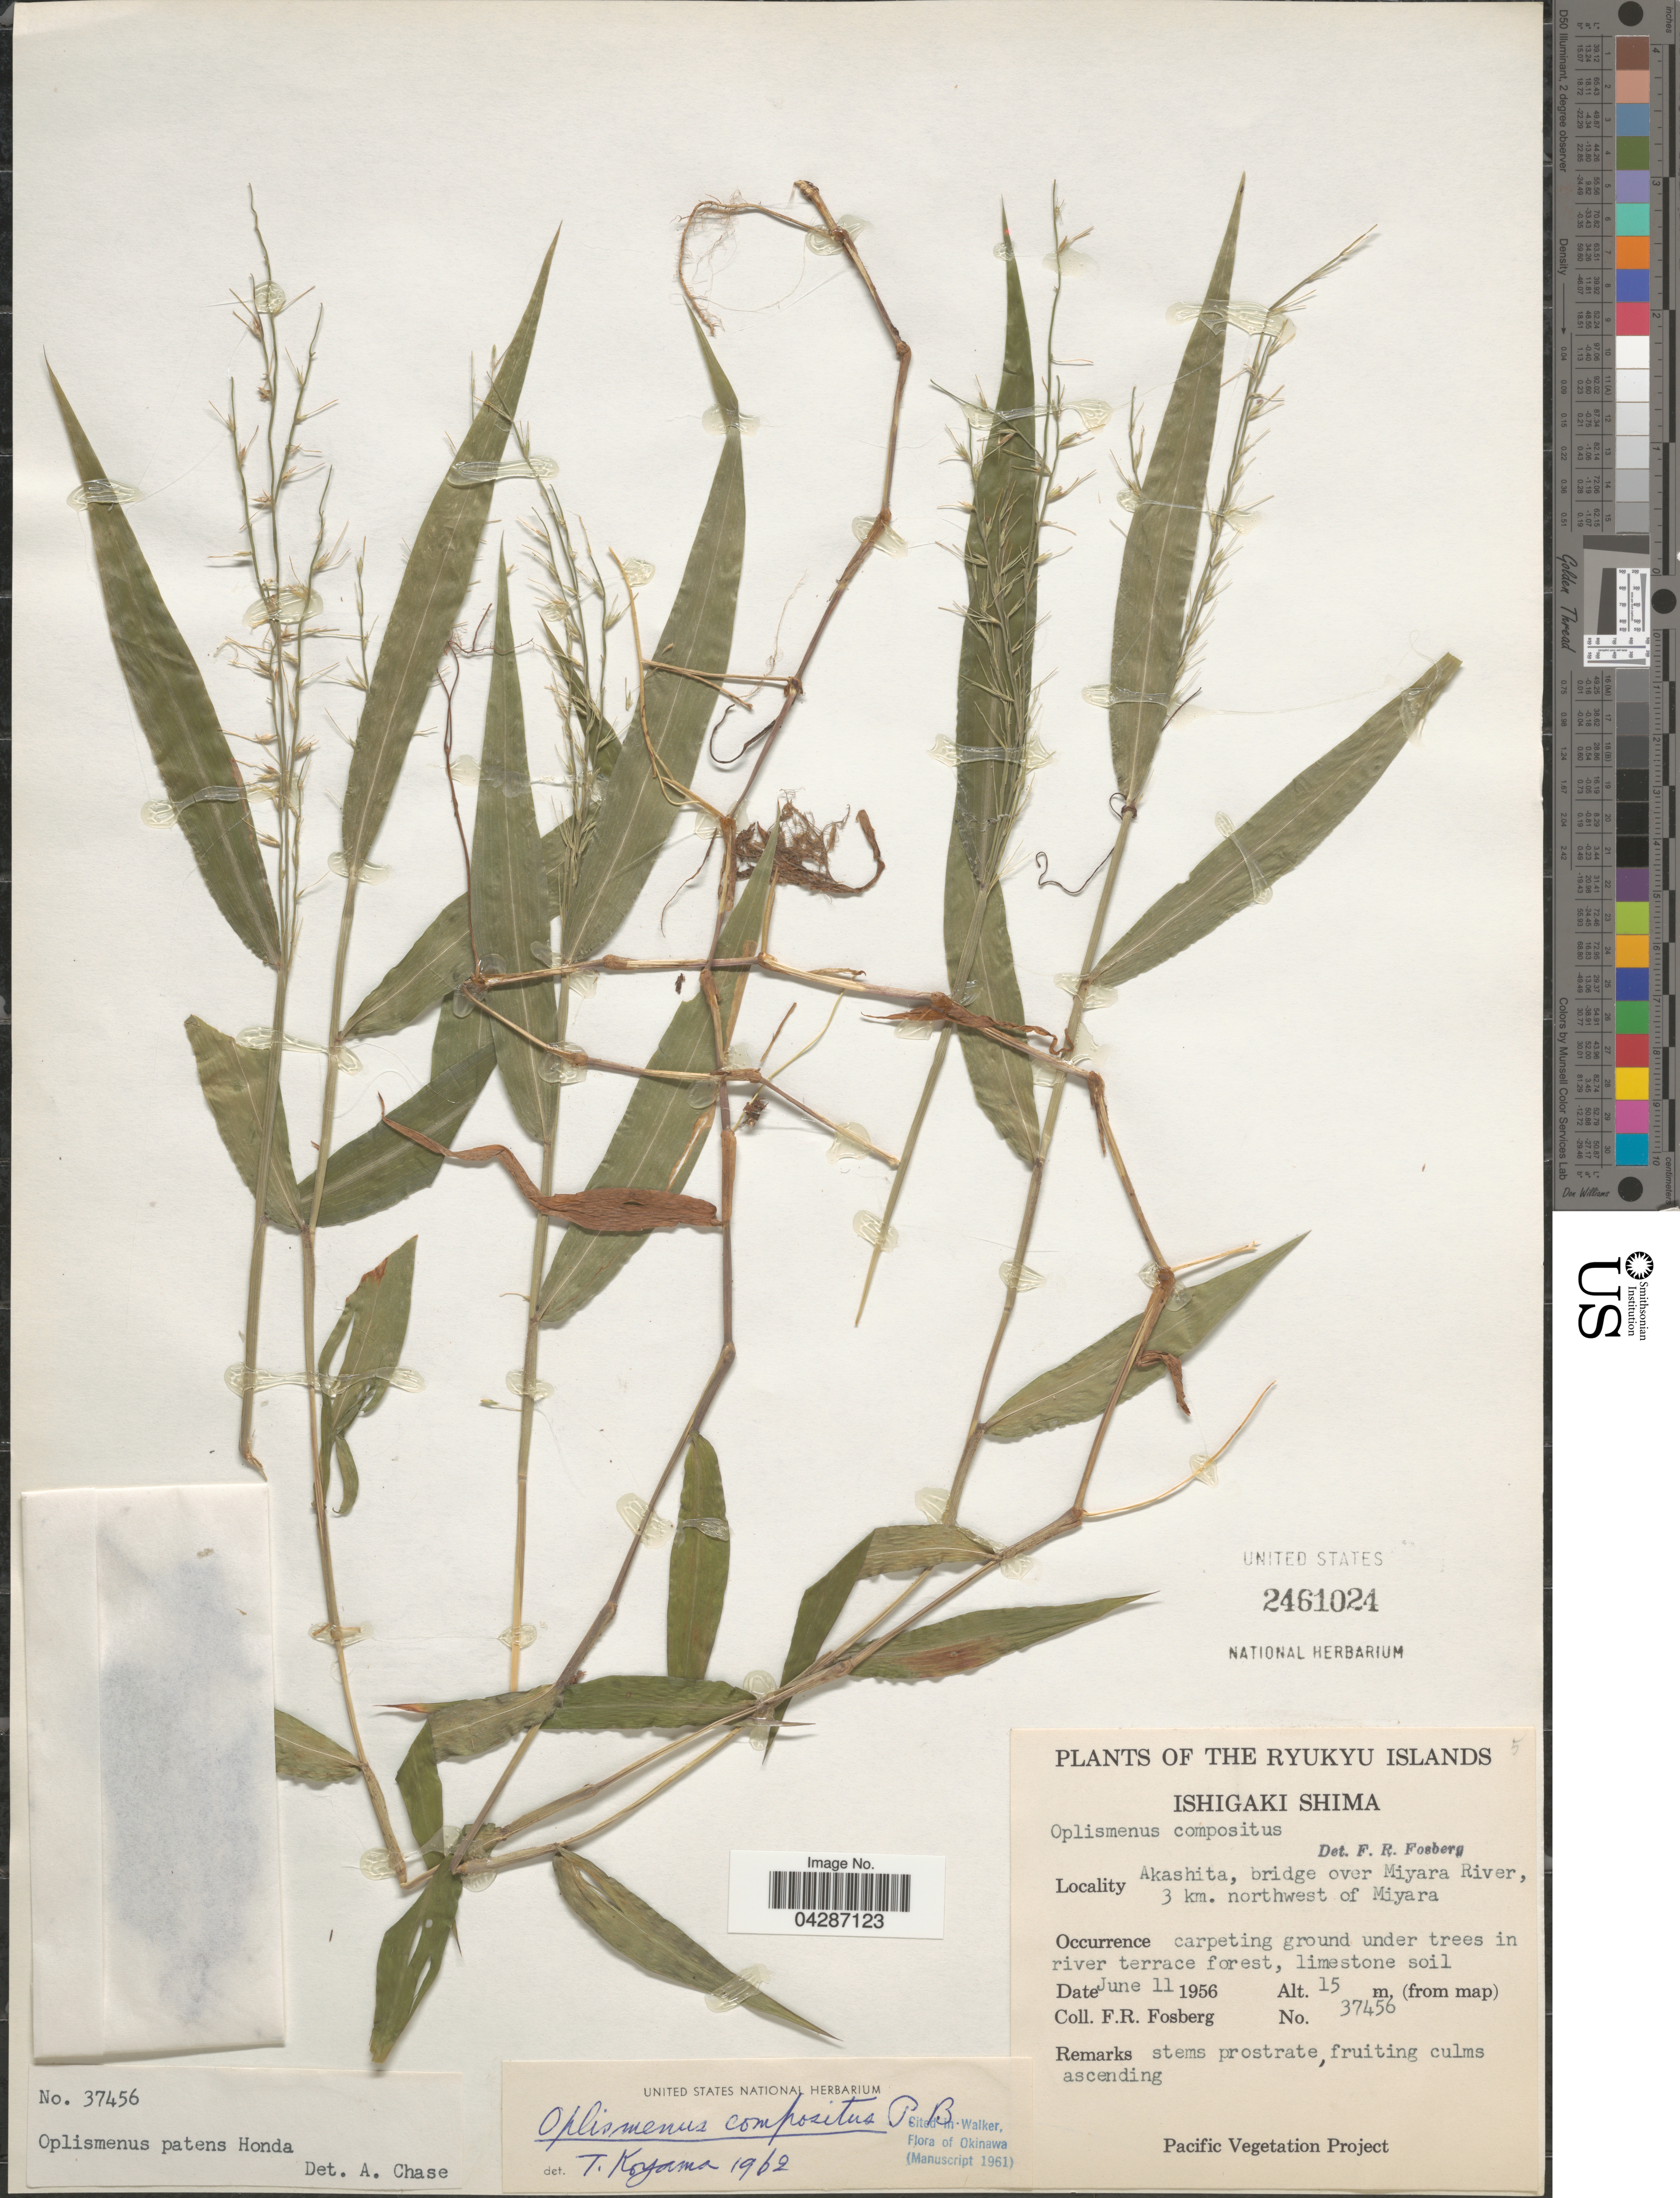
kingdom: Plantae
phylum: Tracheophyta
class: Liliopsida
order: Poales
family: Poaceae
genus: Oplismenus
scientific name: Oplismenus compositus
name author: (L.) P. Beauv.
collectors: F. R. Fosberg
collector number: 37456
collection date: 1956-06-11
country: Japan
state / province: Okinawa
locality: The Ryukyu Islands. Ishigaki Shima. Akashita, bridge over Miyara River, 3 km. northwest of Miyara.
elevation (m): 15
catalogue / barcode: US 2461024